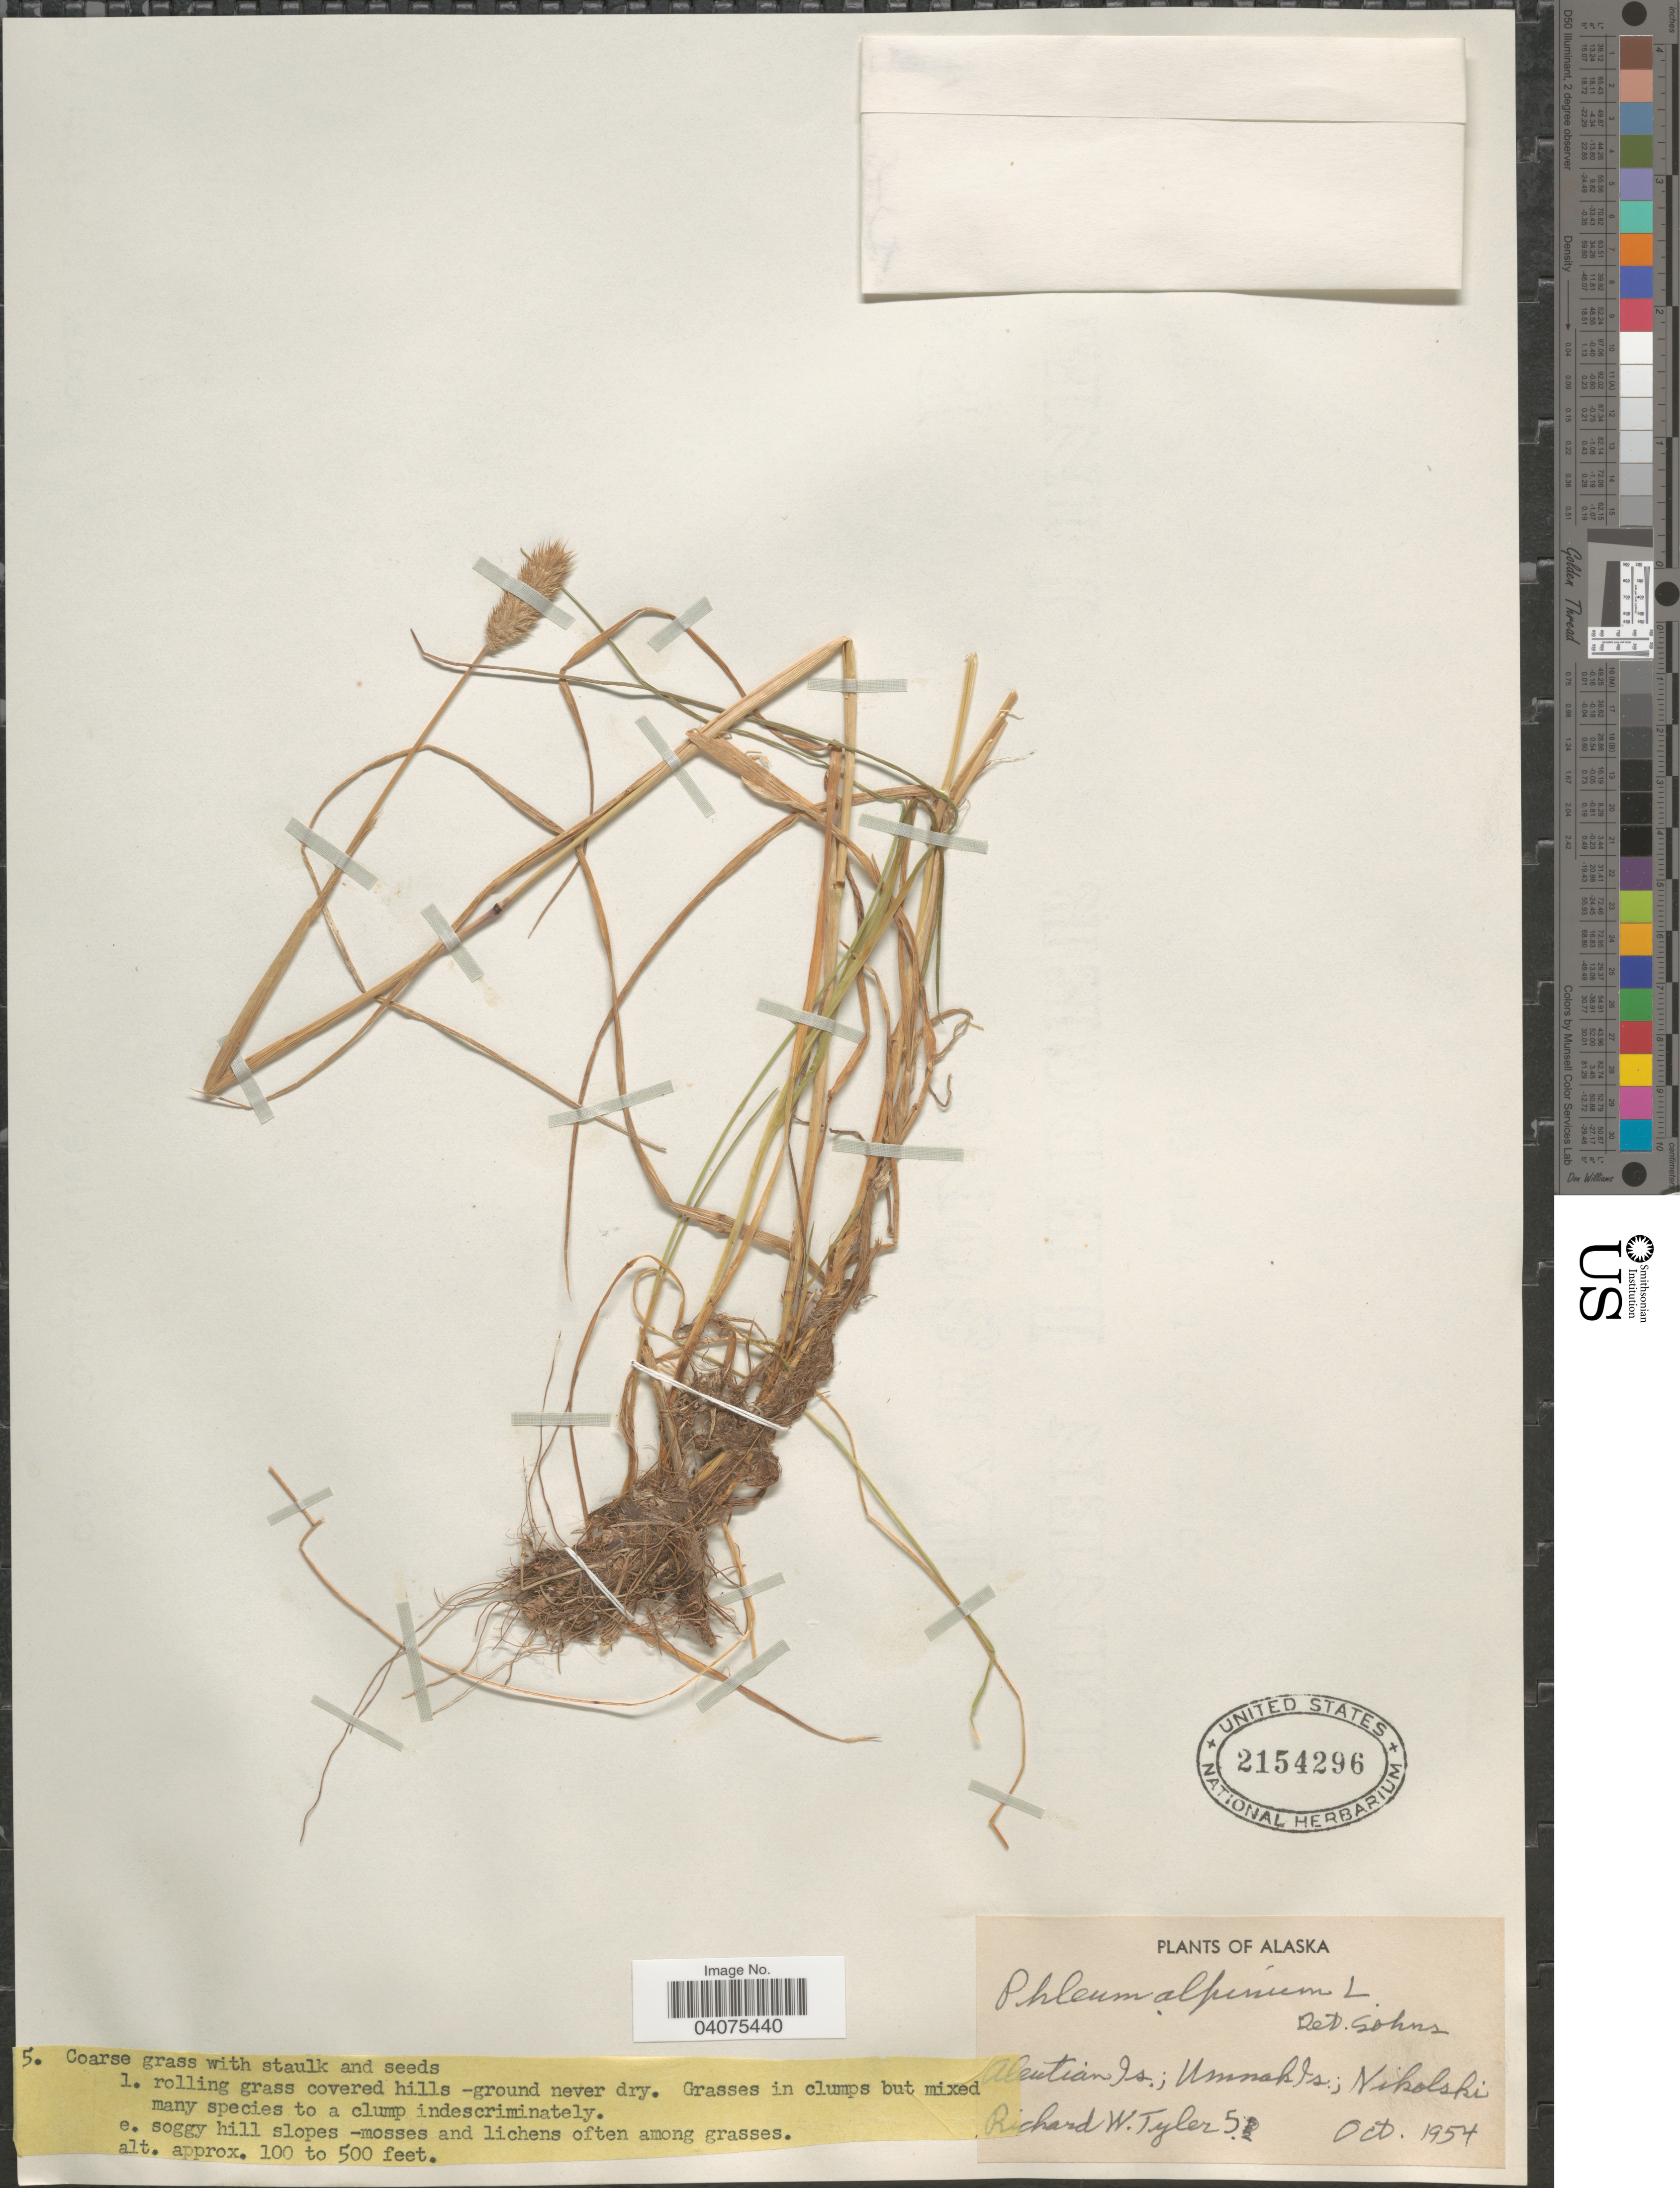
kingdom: Plantae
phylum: Tracheophyta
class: Liliopsida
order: Poales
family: Poaceae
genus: Phleum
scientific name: Phleum alpinum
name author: L.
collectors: R. Tyler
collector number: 5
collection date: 1954-10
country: United States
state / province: Alaska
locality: Aleutian Is.; Umnak Is.; Nikolski.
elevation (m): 30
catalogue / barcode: US 2154296